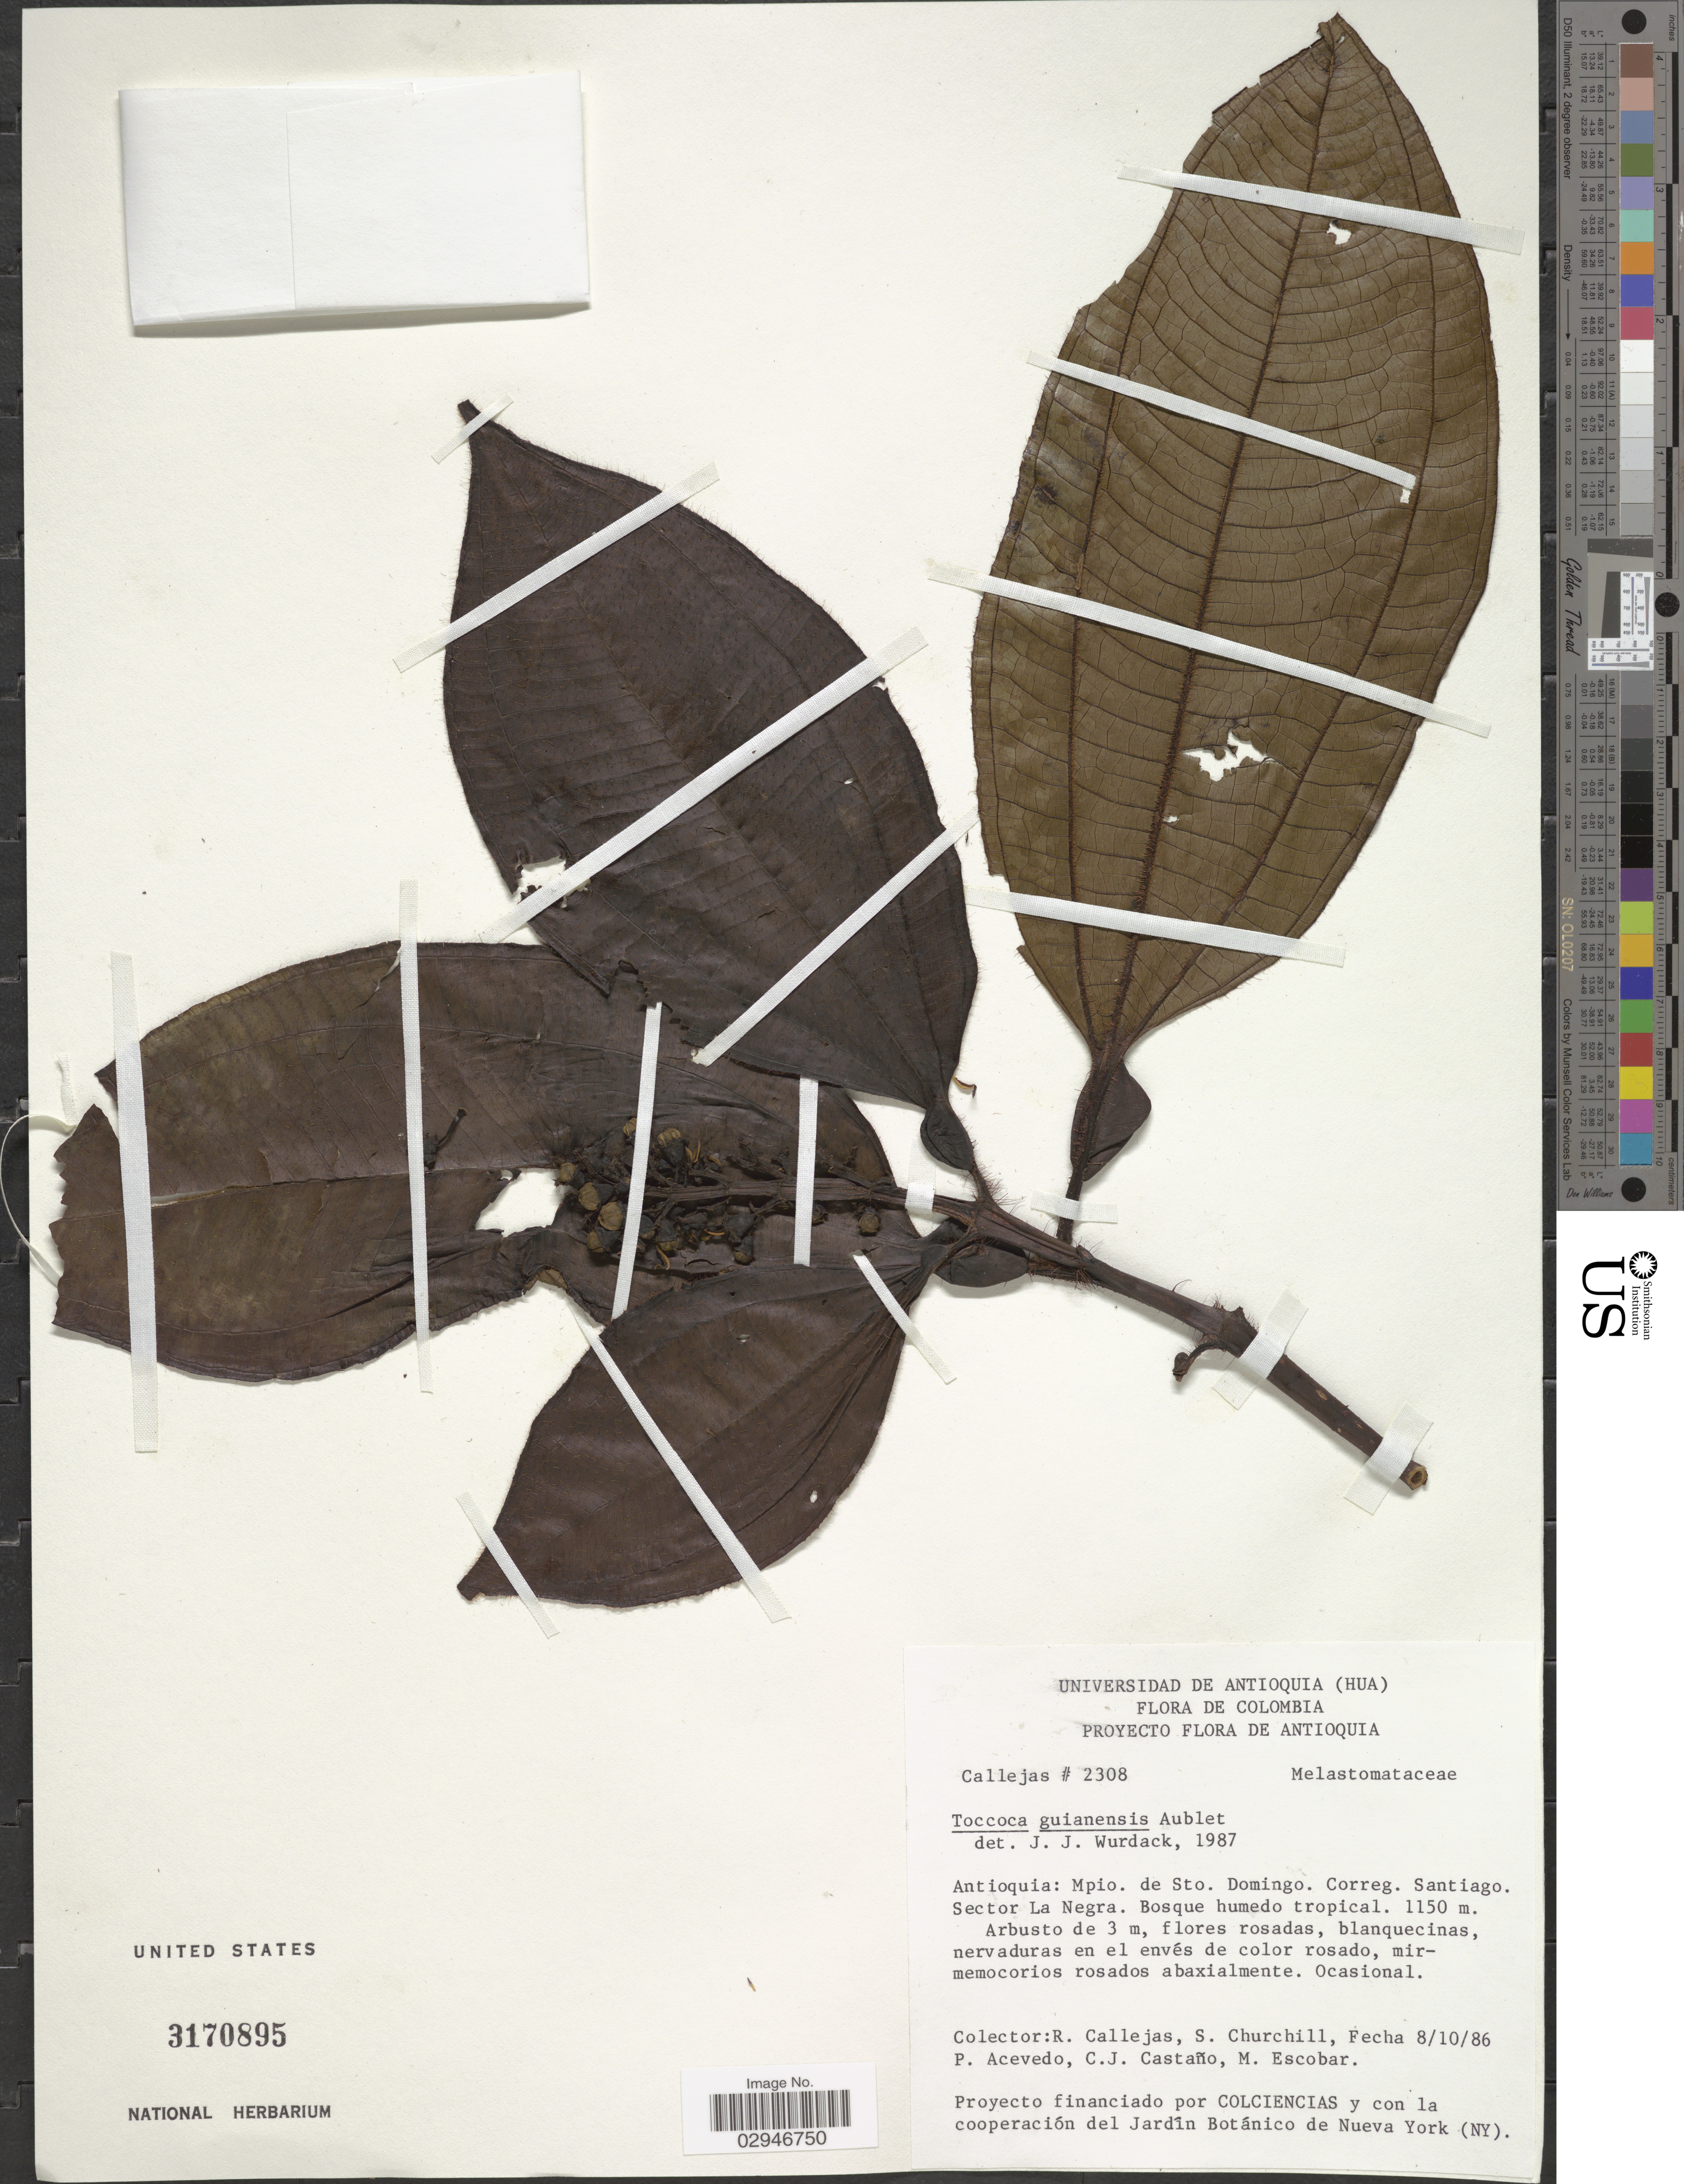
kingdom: Plantae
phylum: Tracheophyta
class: Magnoliopsida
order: Myrtales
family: Melastomataceae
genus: Tococa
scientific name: Tococa guianensis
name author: Aubl.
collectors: R. Callejas, S. Churchill, P. Acevedo-Rodr., C. Castaño & M. Escobar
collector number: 2308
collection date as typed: Transcribed d/m/y: 8/10/86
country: Colombia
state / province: Antioquia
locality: Mpio. de Sto. Domingo. Correg. Santiago. Sector La Negra. Bosque humedo tropical.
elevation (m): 1150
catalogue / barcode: US 3170895